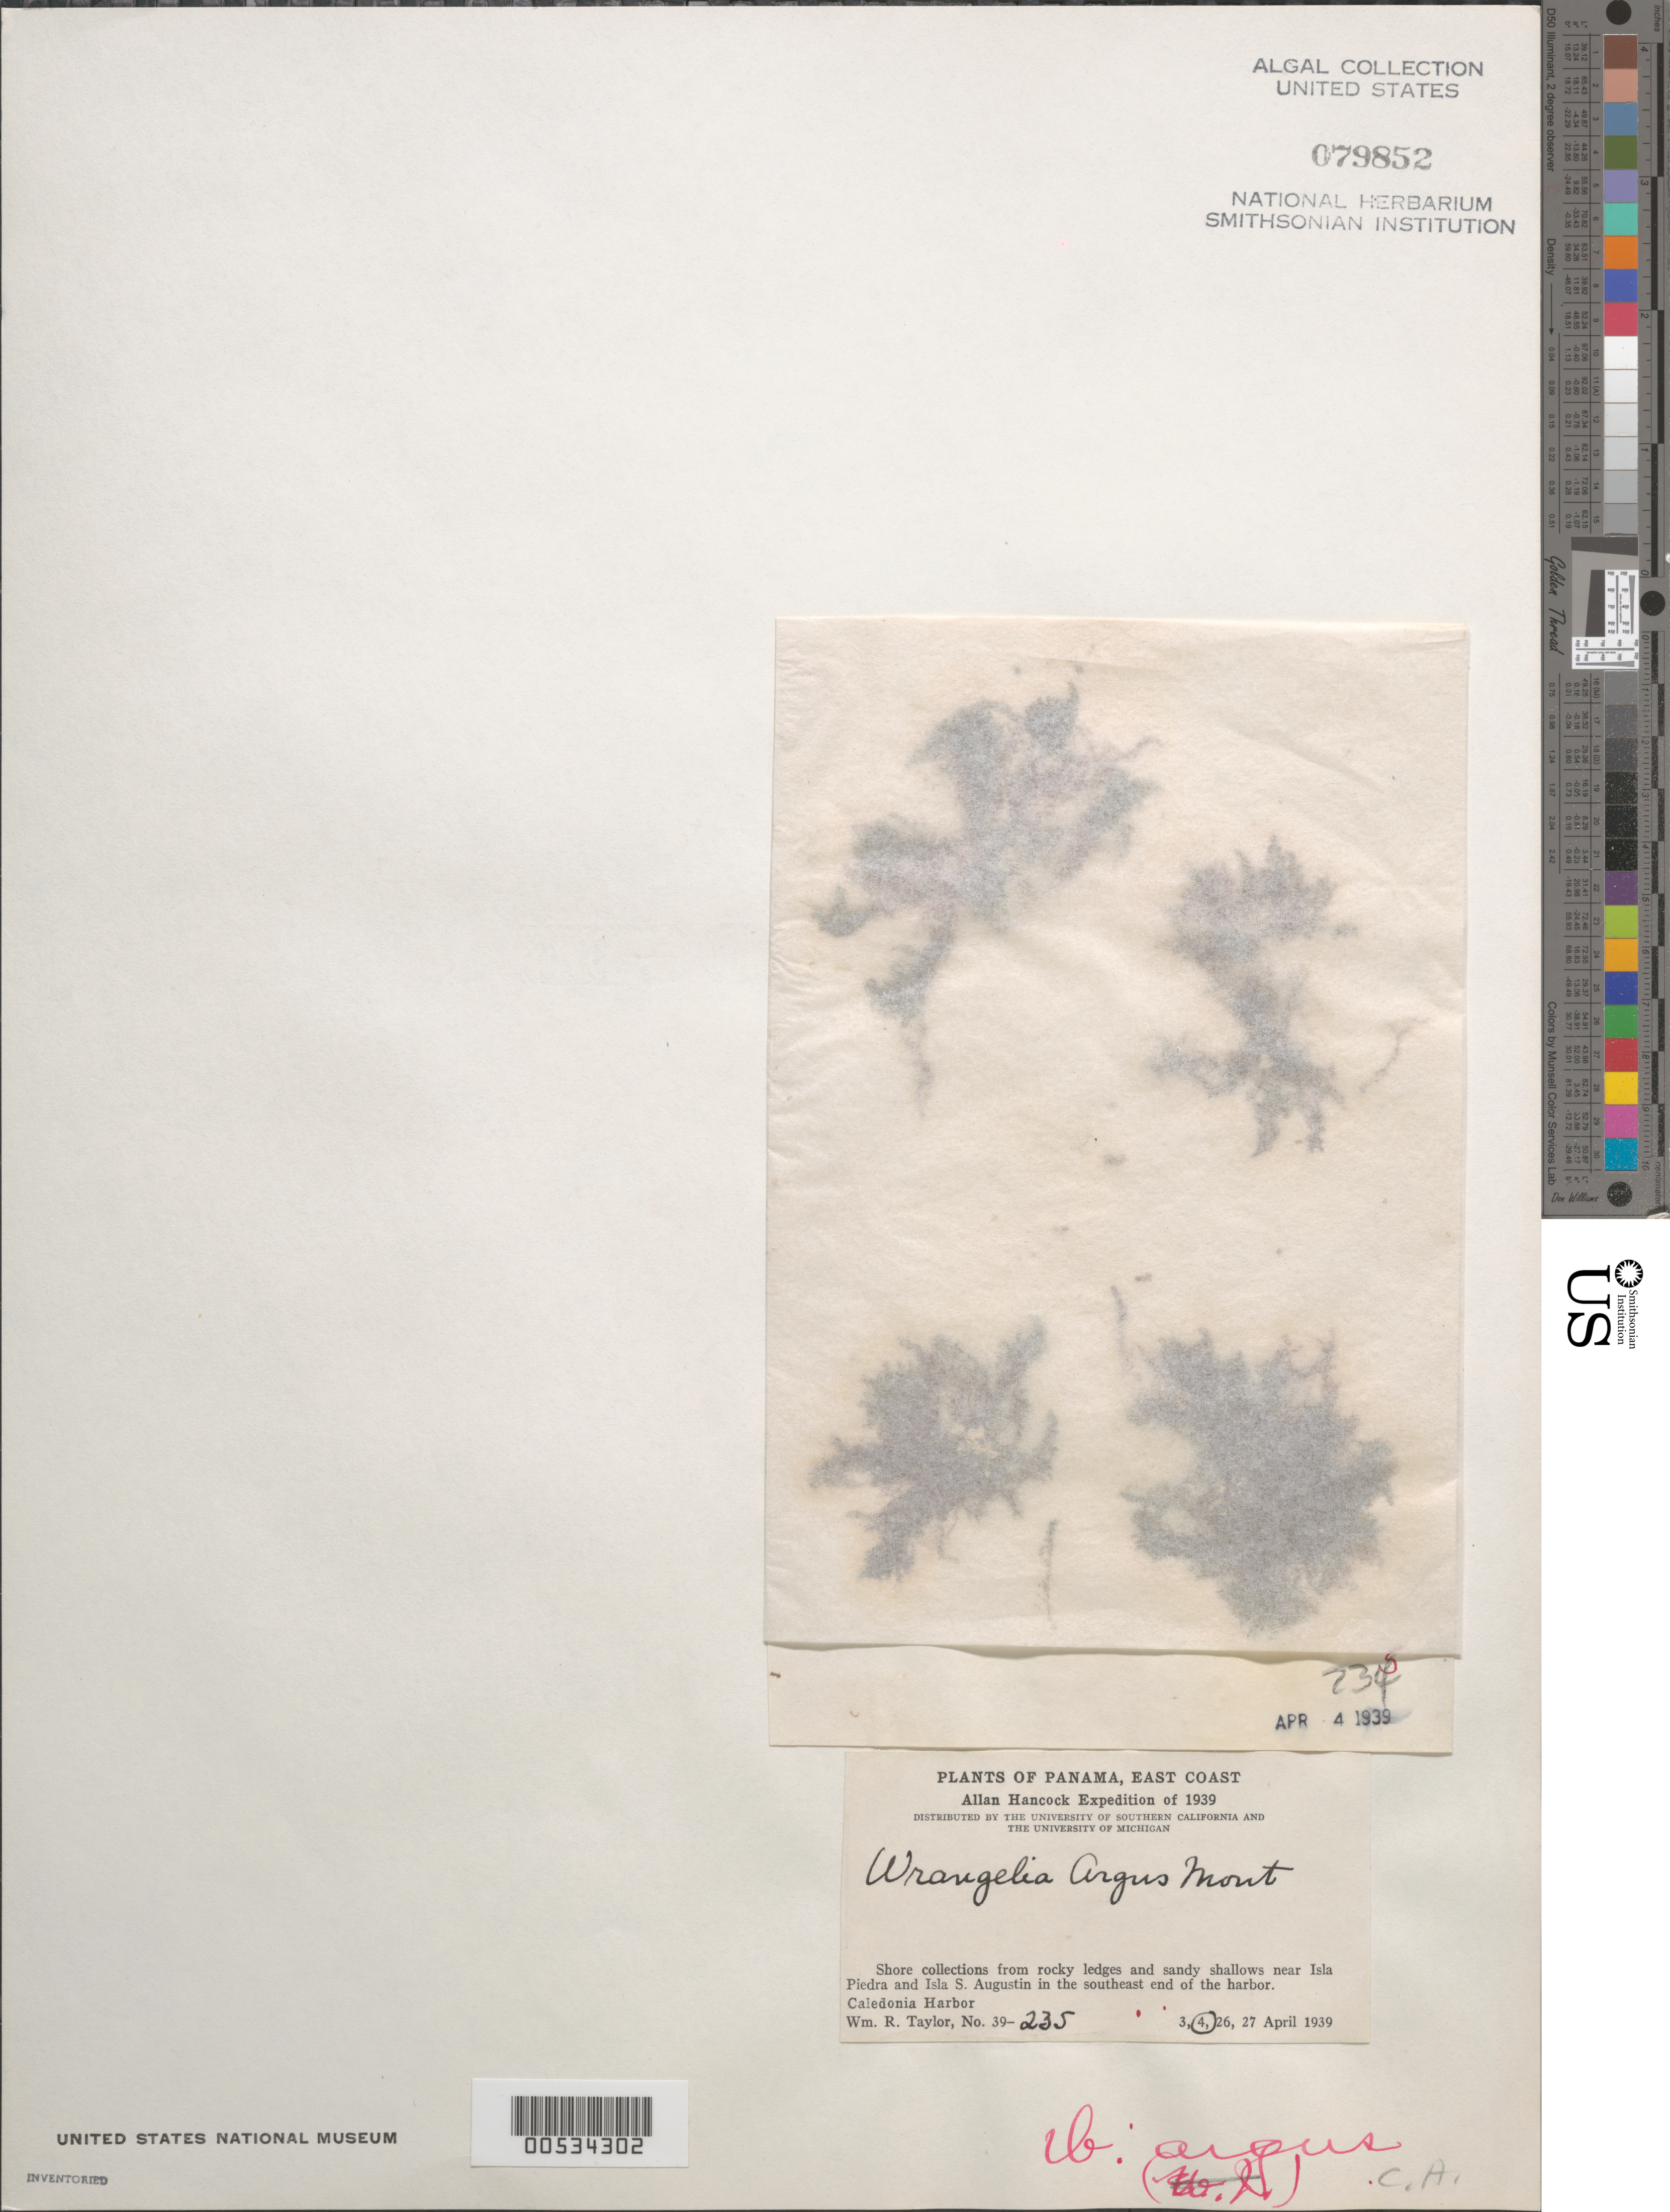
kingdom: Plantae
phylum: Rhodophyta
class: Florideophyceae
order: Ceramiales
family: Wrangeliaceae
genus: Wrangelia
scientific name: Wrangelia argus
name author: (Mont.) Mont.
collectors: W. R. Taylor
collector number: WRT 39-235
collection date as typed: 04 Apr 1939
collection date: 1939-04-04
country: Panama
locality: Southeast Caledonia Harbor, near Isla Piedra and Isla San Augustin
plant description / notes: Allan Hancock Expedition of 1939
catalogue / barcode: US 79852